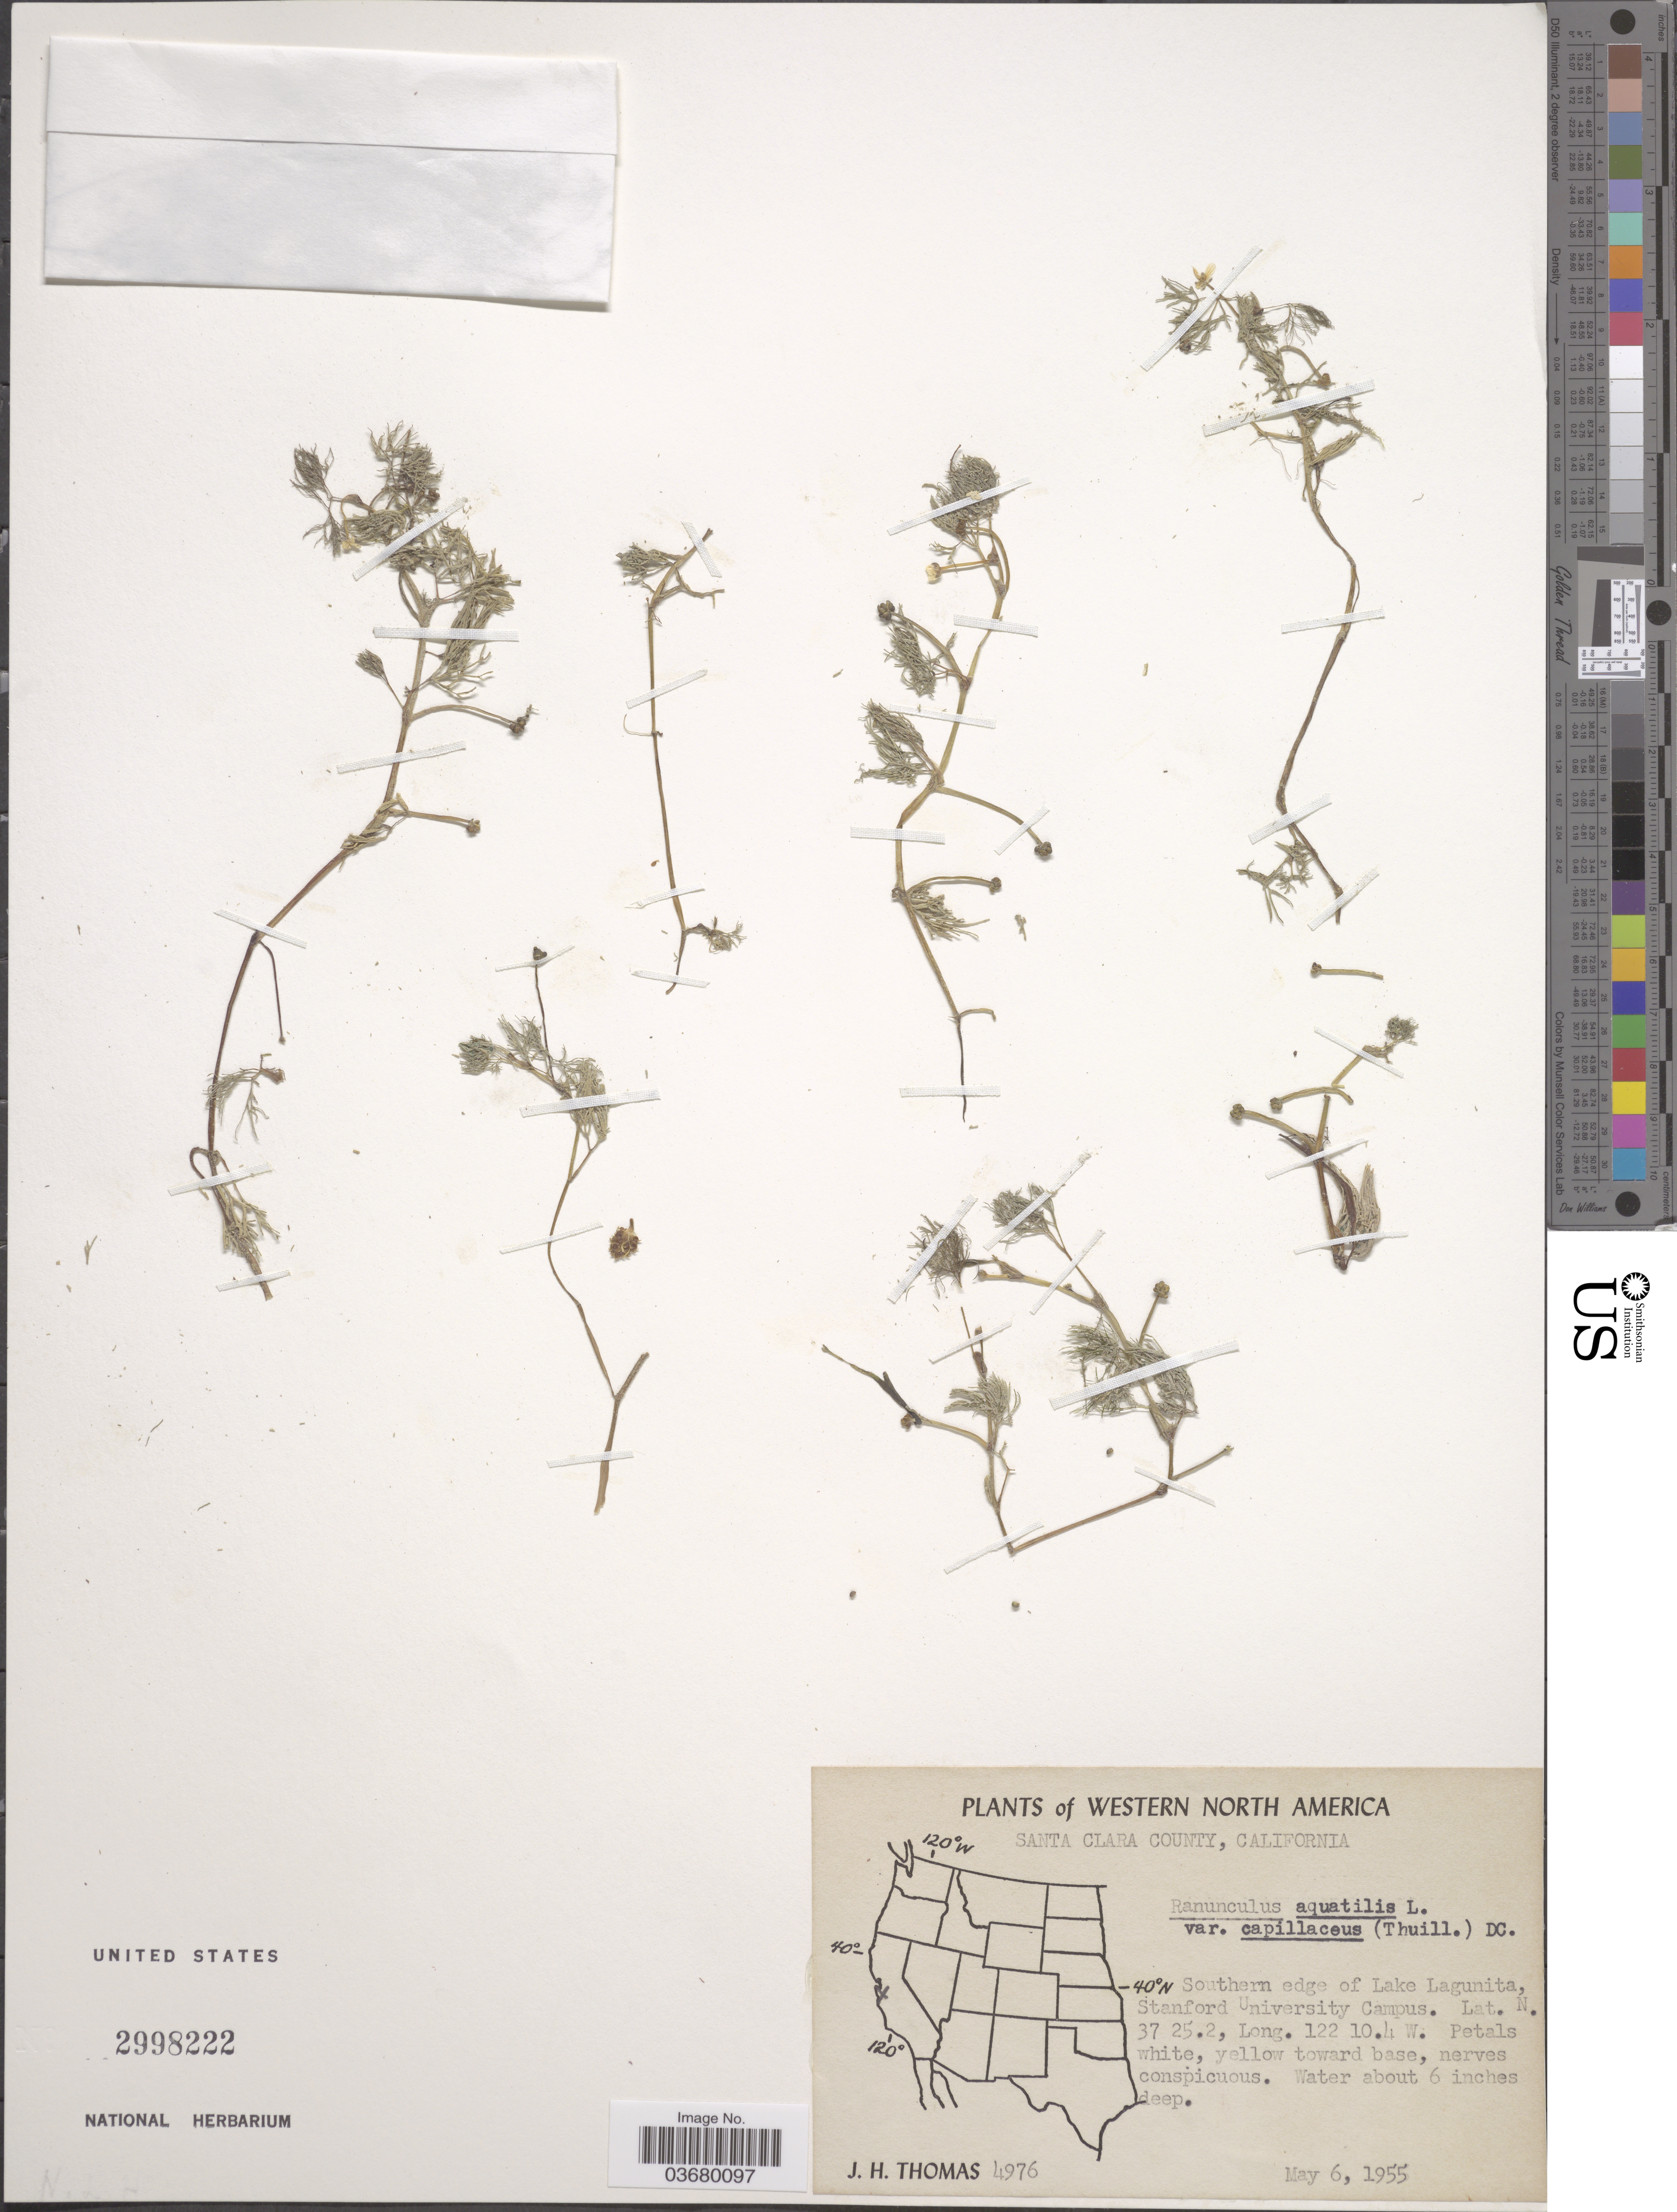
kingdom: Plantae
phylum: Tracheophyta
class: Magnoliopsida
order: Ranunculales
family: Ranunculaceae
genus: Ranunculus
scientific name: Ranunculus trichophyllus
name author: Chaix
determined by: Strong, Mark T., (BOT), Smithsonian Institution - National Museum of Natural History (UNITED STATES)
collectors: J. H. Thomas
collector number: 4976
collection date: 1955-05-06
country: United States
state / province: California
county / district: Santa Clara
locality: Western North America. Santa Clara County. Southern edge of Lake Lagunita, Stanford University Campus.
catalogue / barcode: US 2998222